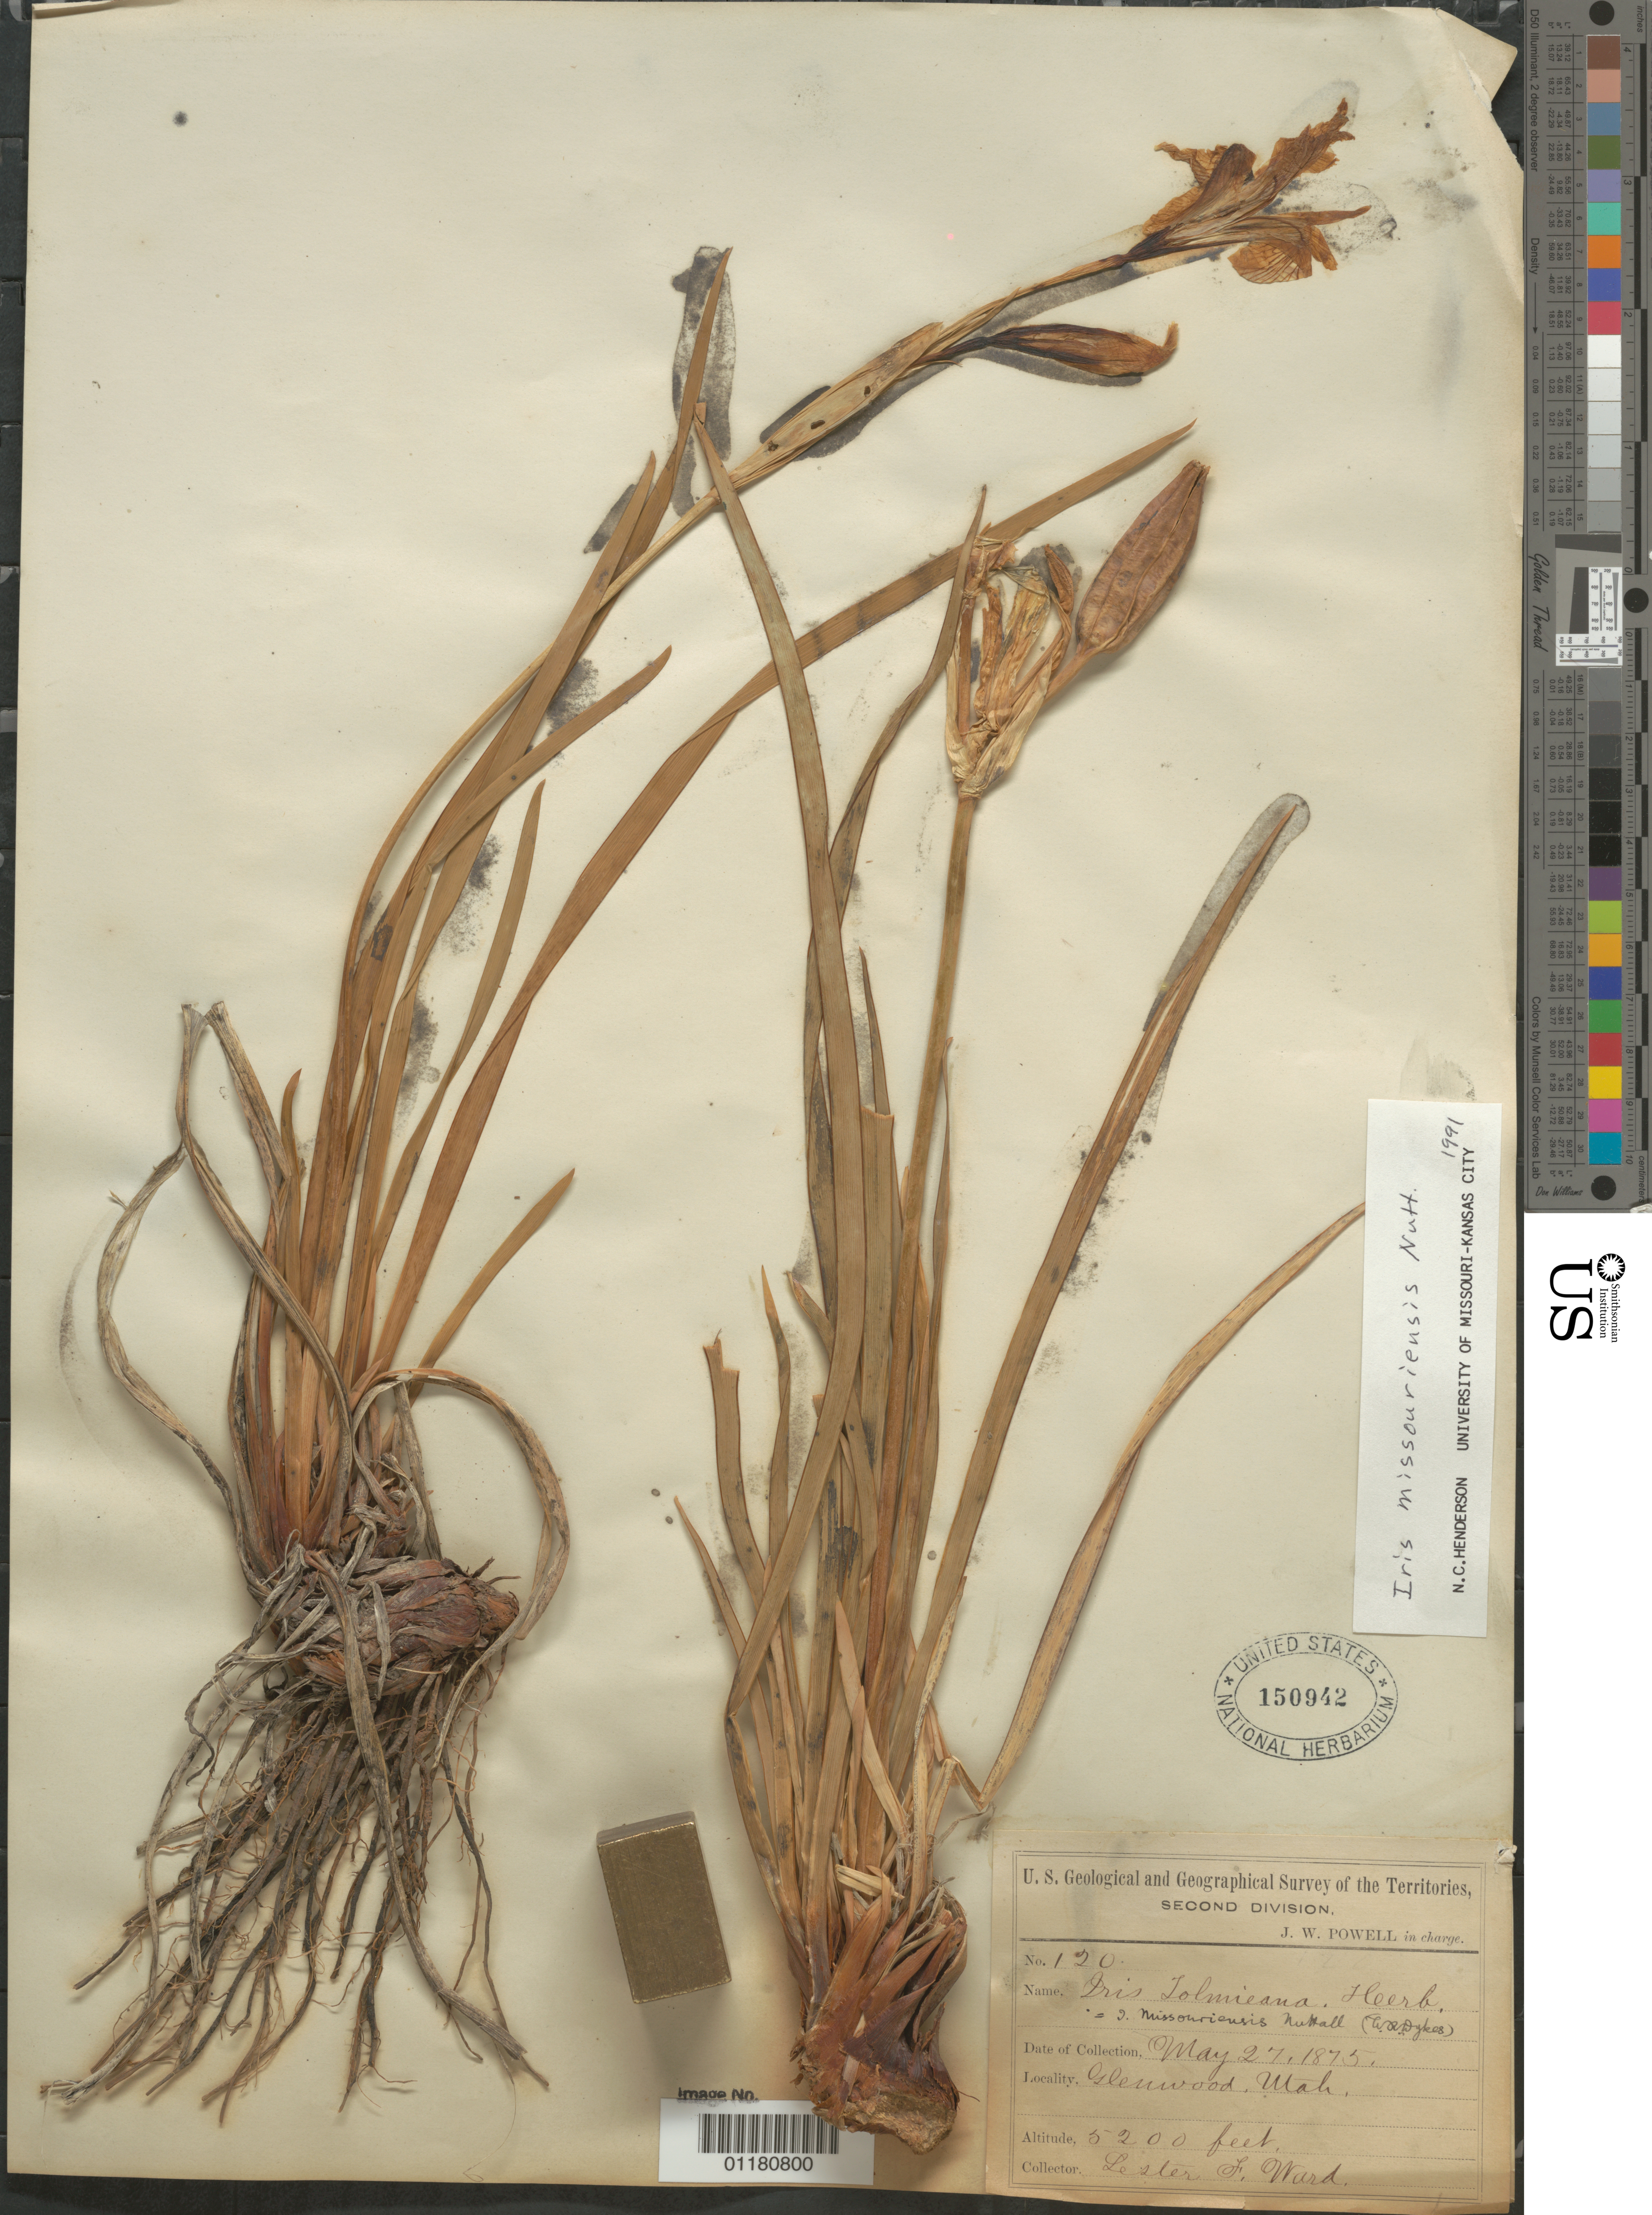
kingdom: Plantae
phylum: Tracheophyta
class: Liliopsida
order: Asparagales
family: Iridaceae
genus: Iris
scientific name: Iris missouriensis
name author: Nutt.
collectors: L. F. Ward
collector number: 120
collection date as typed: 27 May 1875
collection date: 1875-05-27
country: United States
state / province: Utah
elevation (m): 1585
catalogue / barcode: US 150942